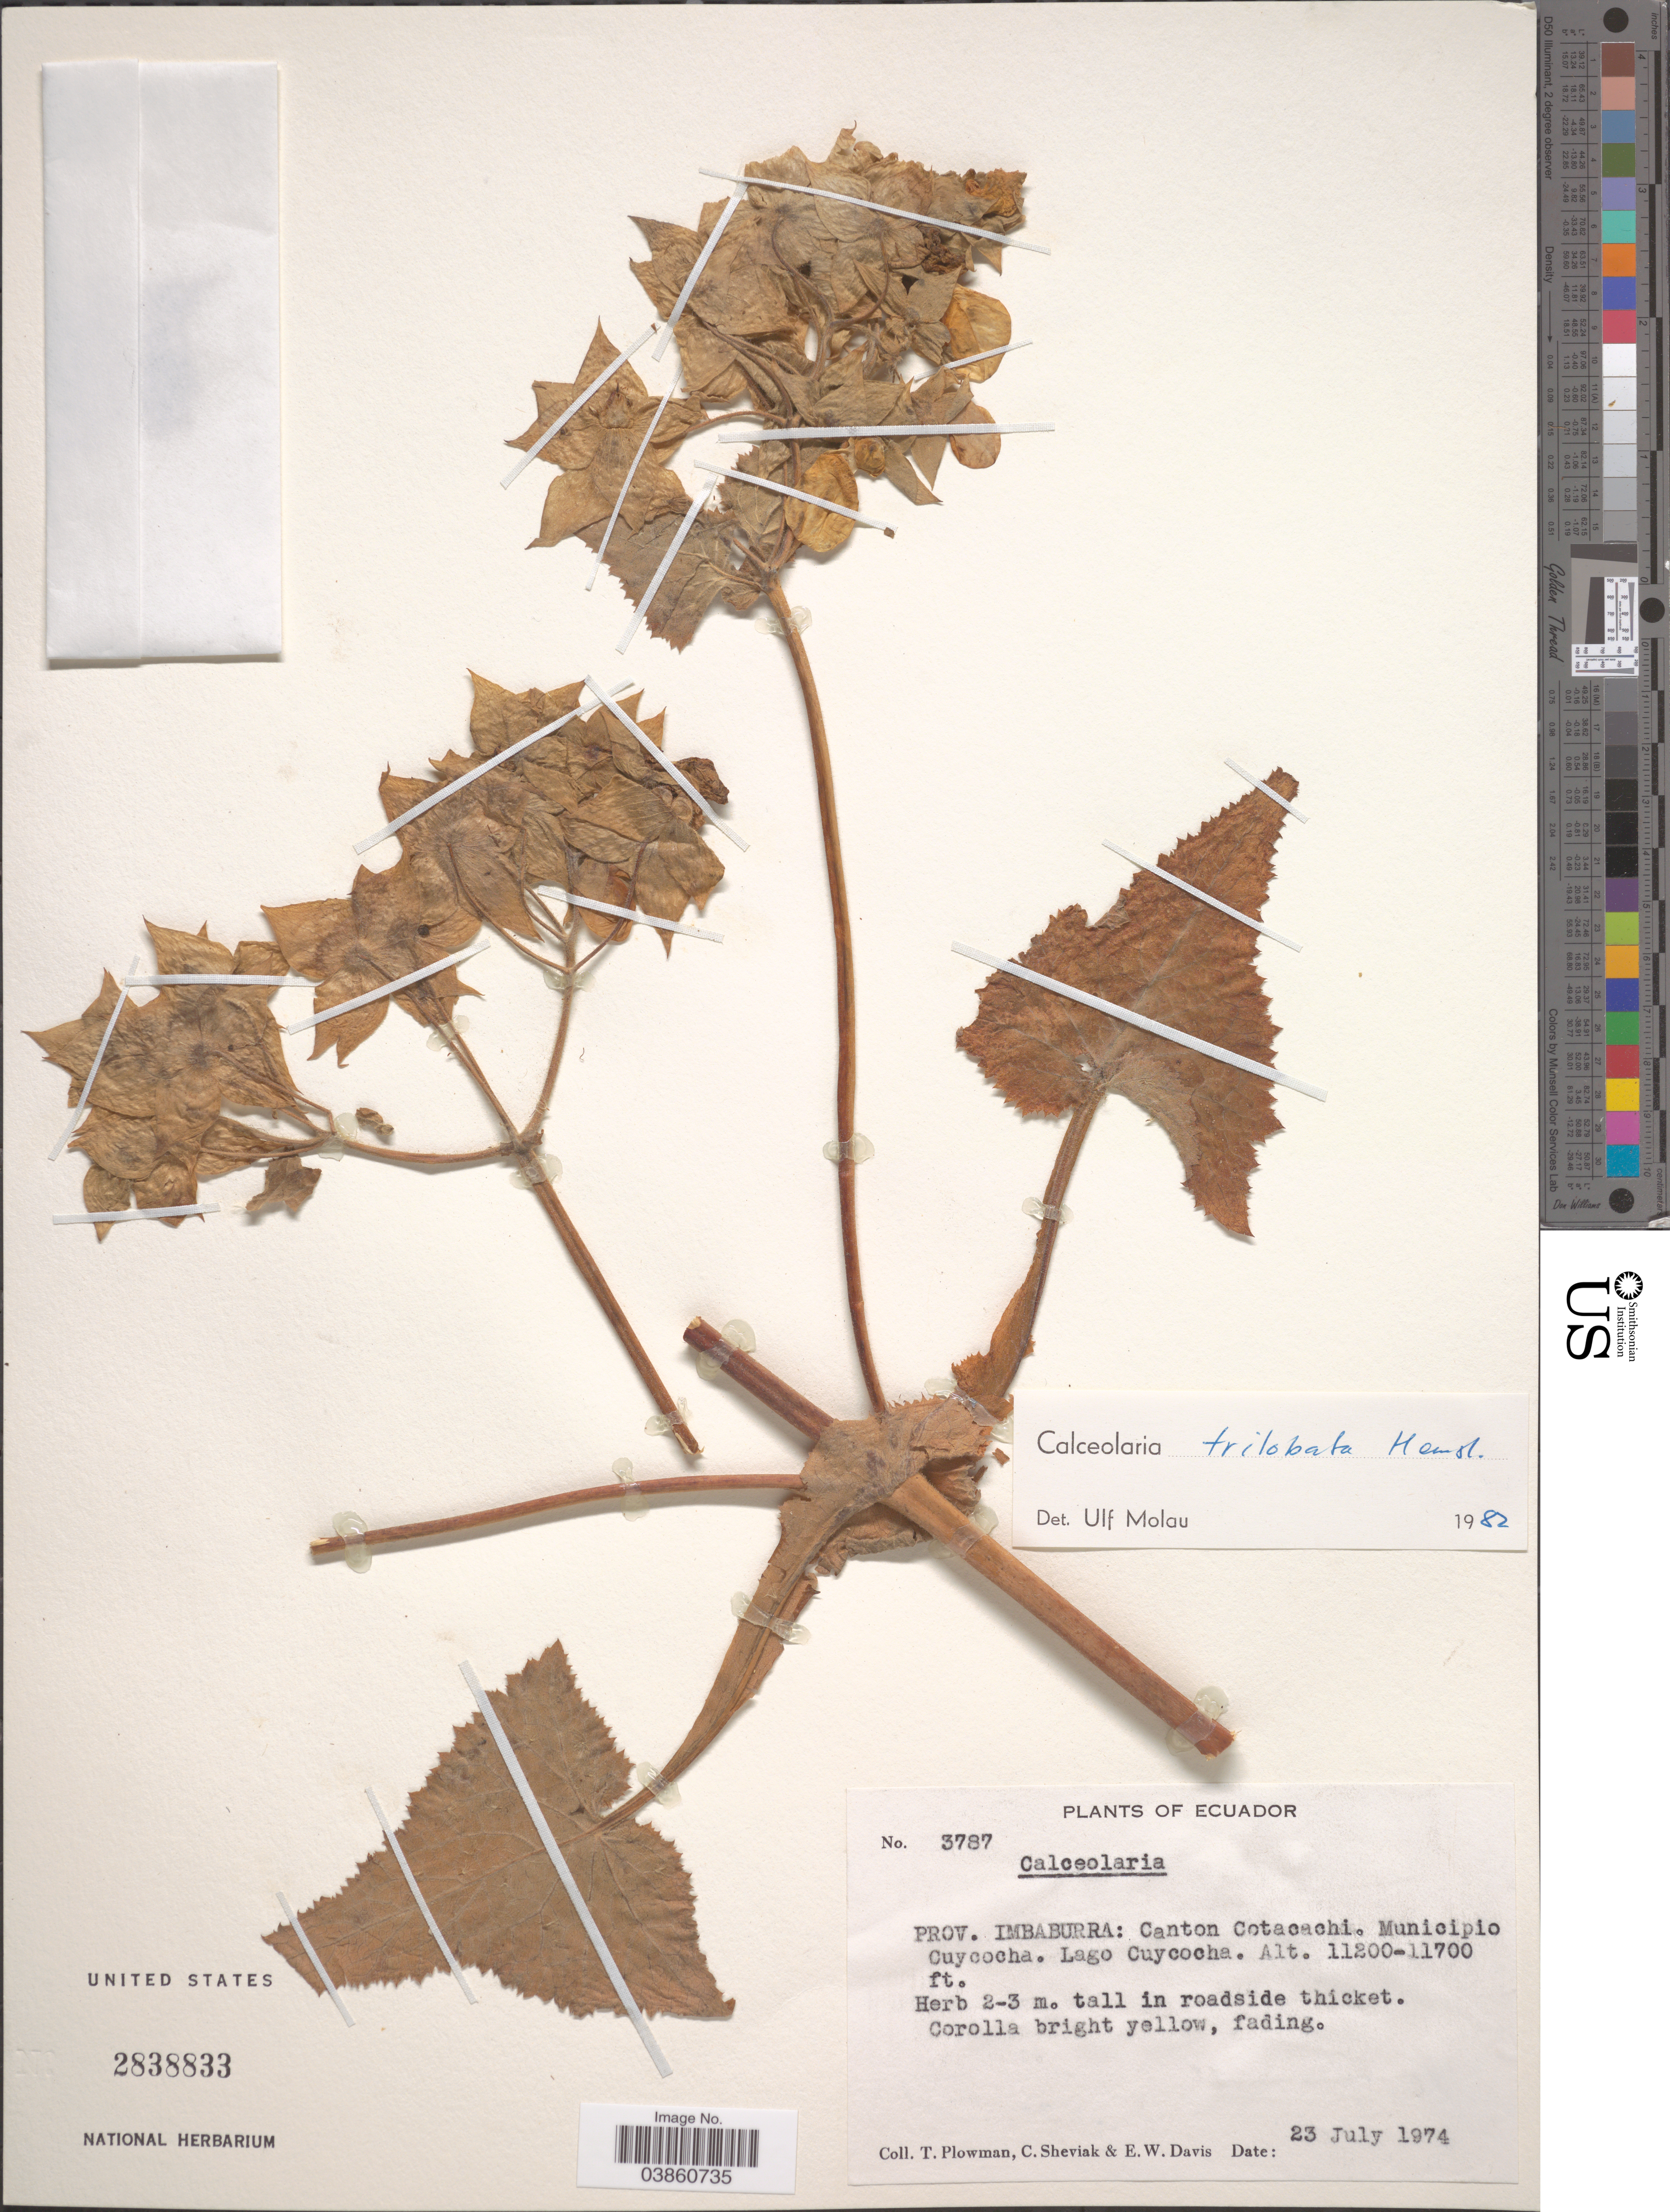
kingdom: Plantae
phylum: Tracheophyta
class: Magnoliopsida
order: Lamiales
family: Calceolariaceae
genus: Calceolaria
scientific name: Calceolaria trilobata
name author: Hemsl.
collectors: T. Plowman, C. J. Sheviak & E. W. Davis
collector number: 3787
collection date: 1974-07-23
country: Ecuador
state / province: Imbabura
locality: Canton Cotacachi. Municipio Cuycocha. Lago Cuycocha.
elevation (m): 3414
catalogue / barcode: US 2838833